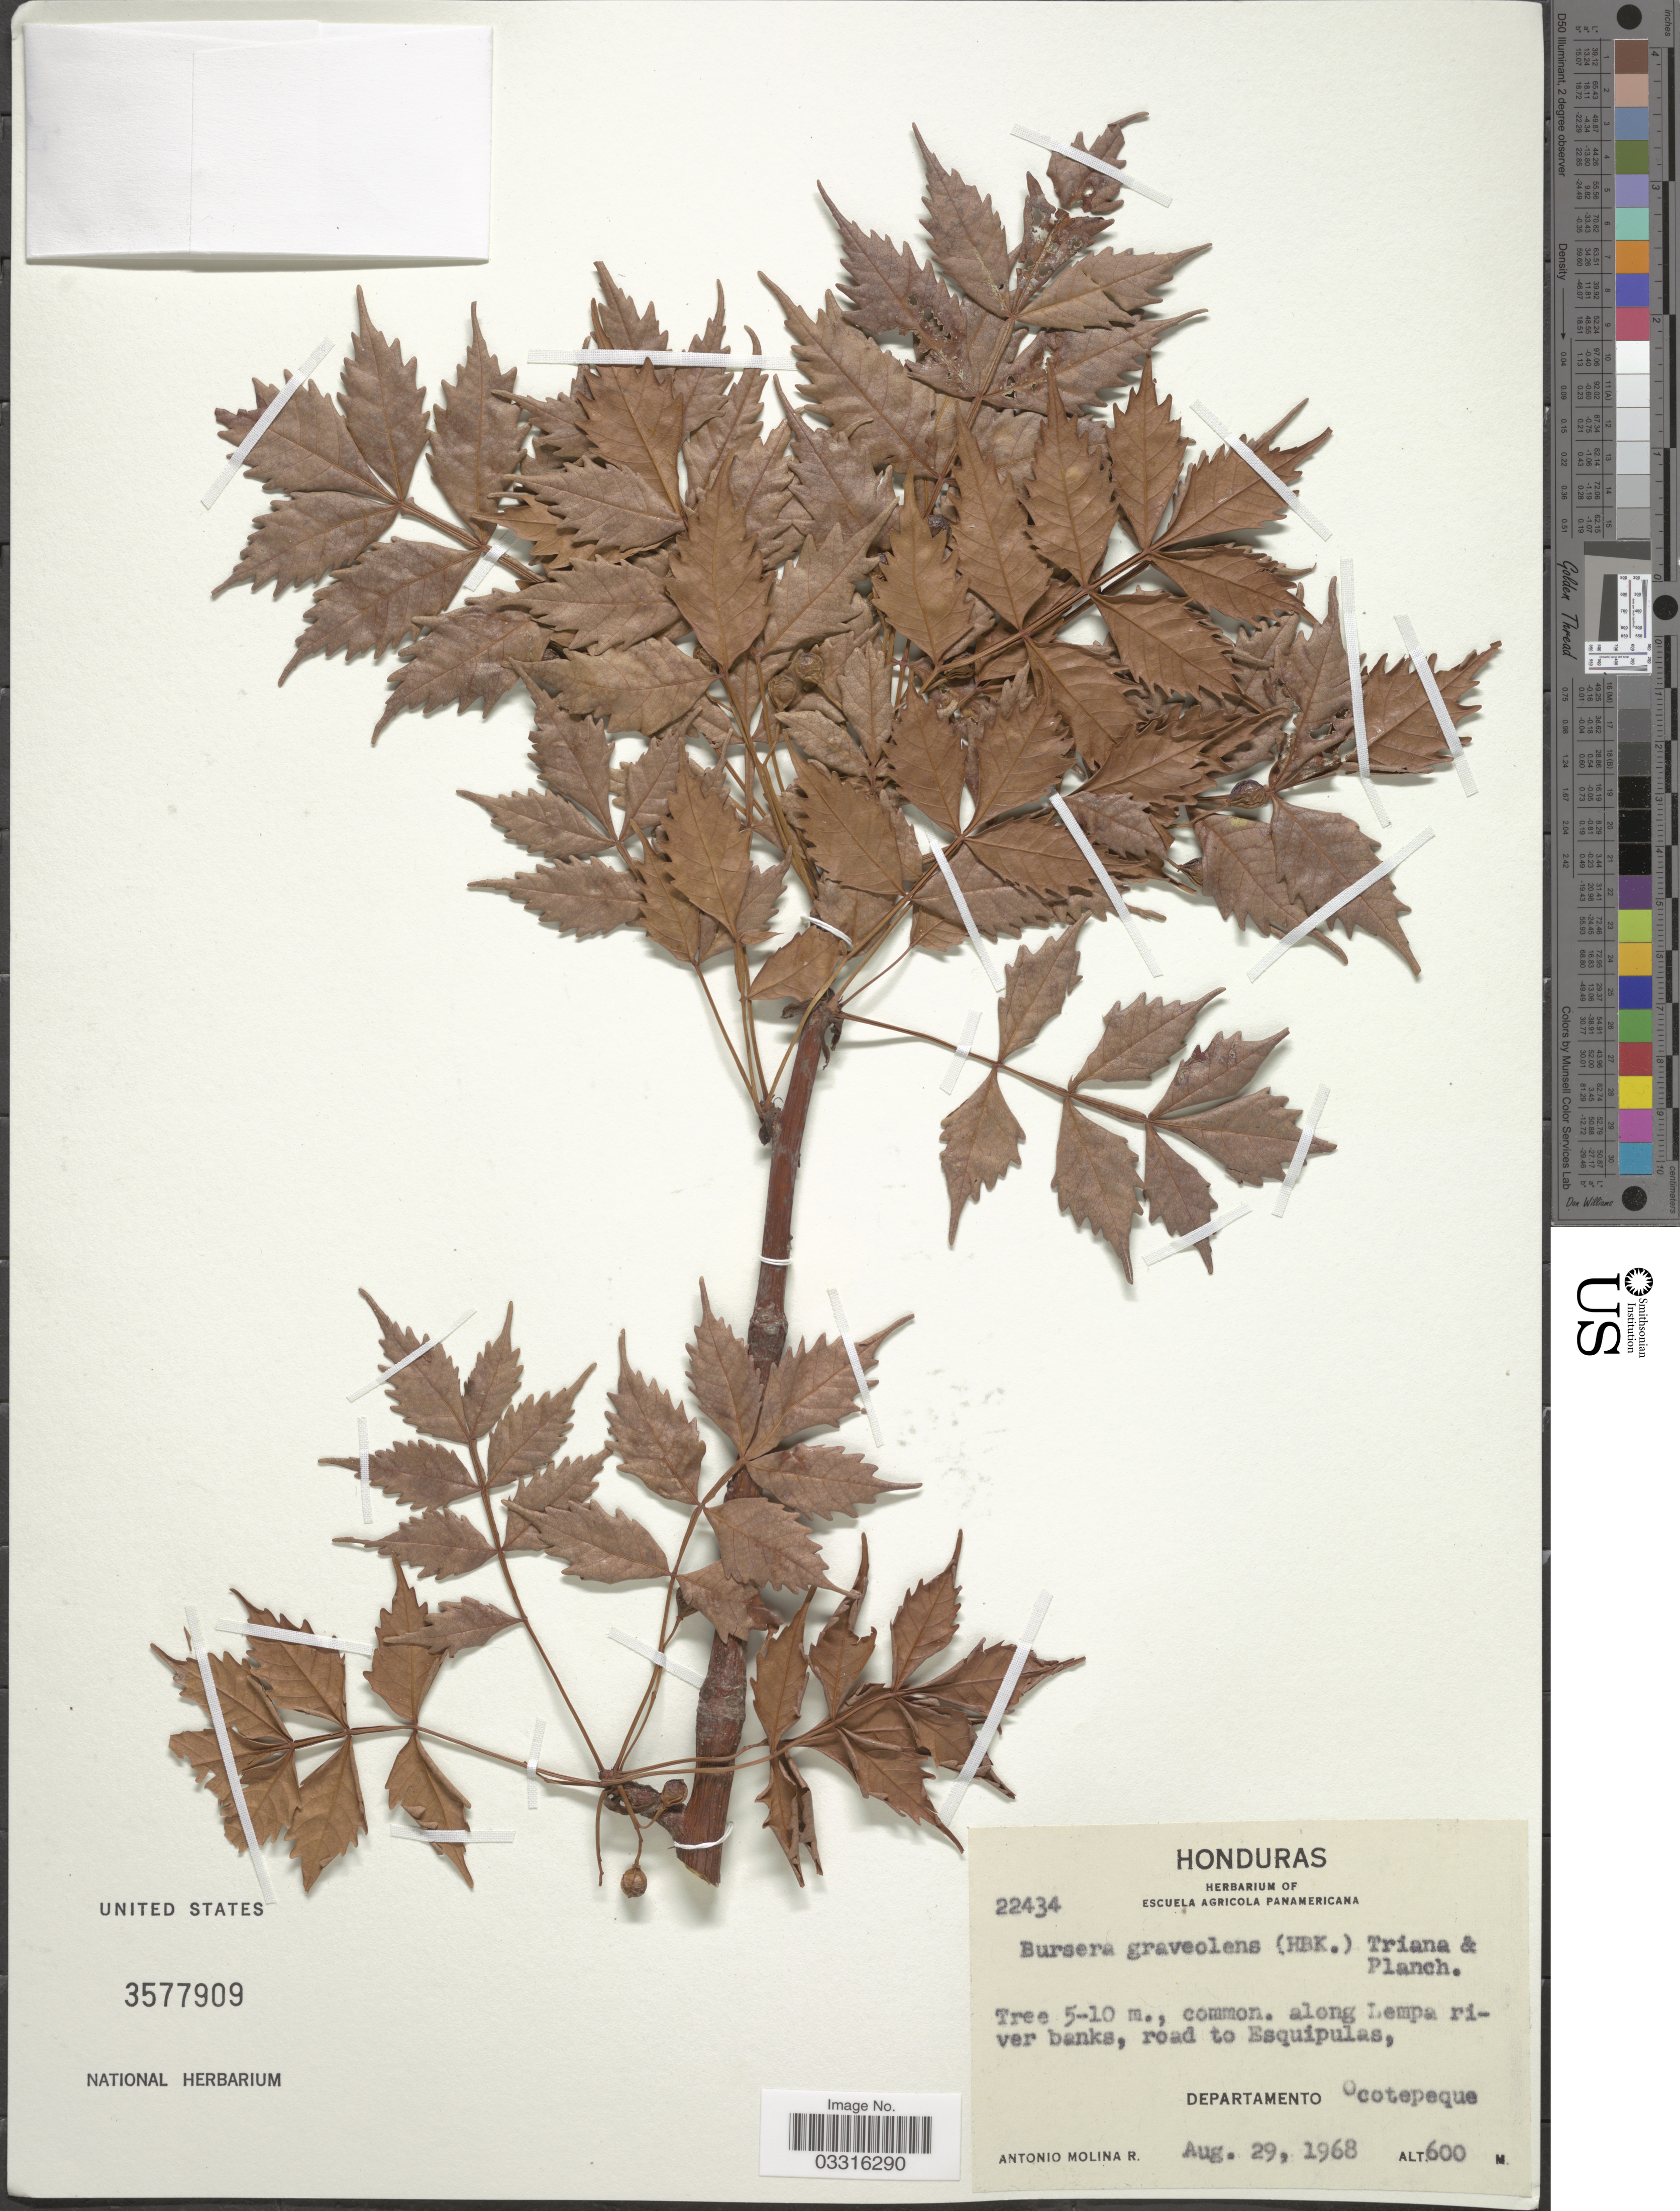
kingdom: Plantae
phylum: Tracheophyta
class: Magnoliopsida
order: Sapindales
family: Burseraceae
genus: Bursera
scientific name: Bursera graveolens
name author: (Kunth) Triana & Planch.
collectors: A. Molina R.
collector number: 22434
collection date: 1968-08-29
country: Honduras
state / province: Ocotepeque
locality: Along Lempa river banks, road to Esquipulas, Departamento Ocotepeque.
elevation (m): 600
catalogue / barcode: US 3577909